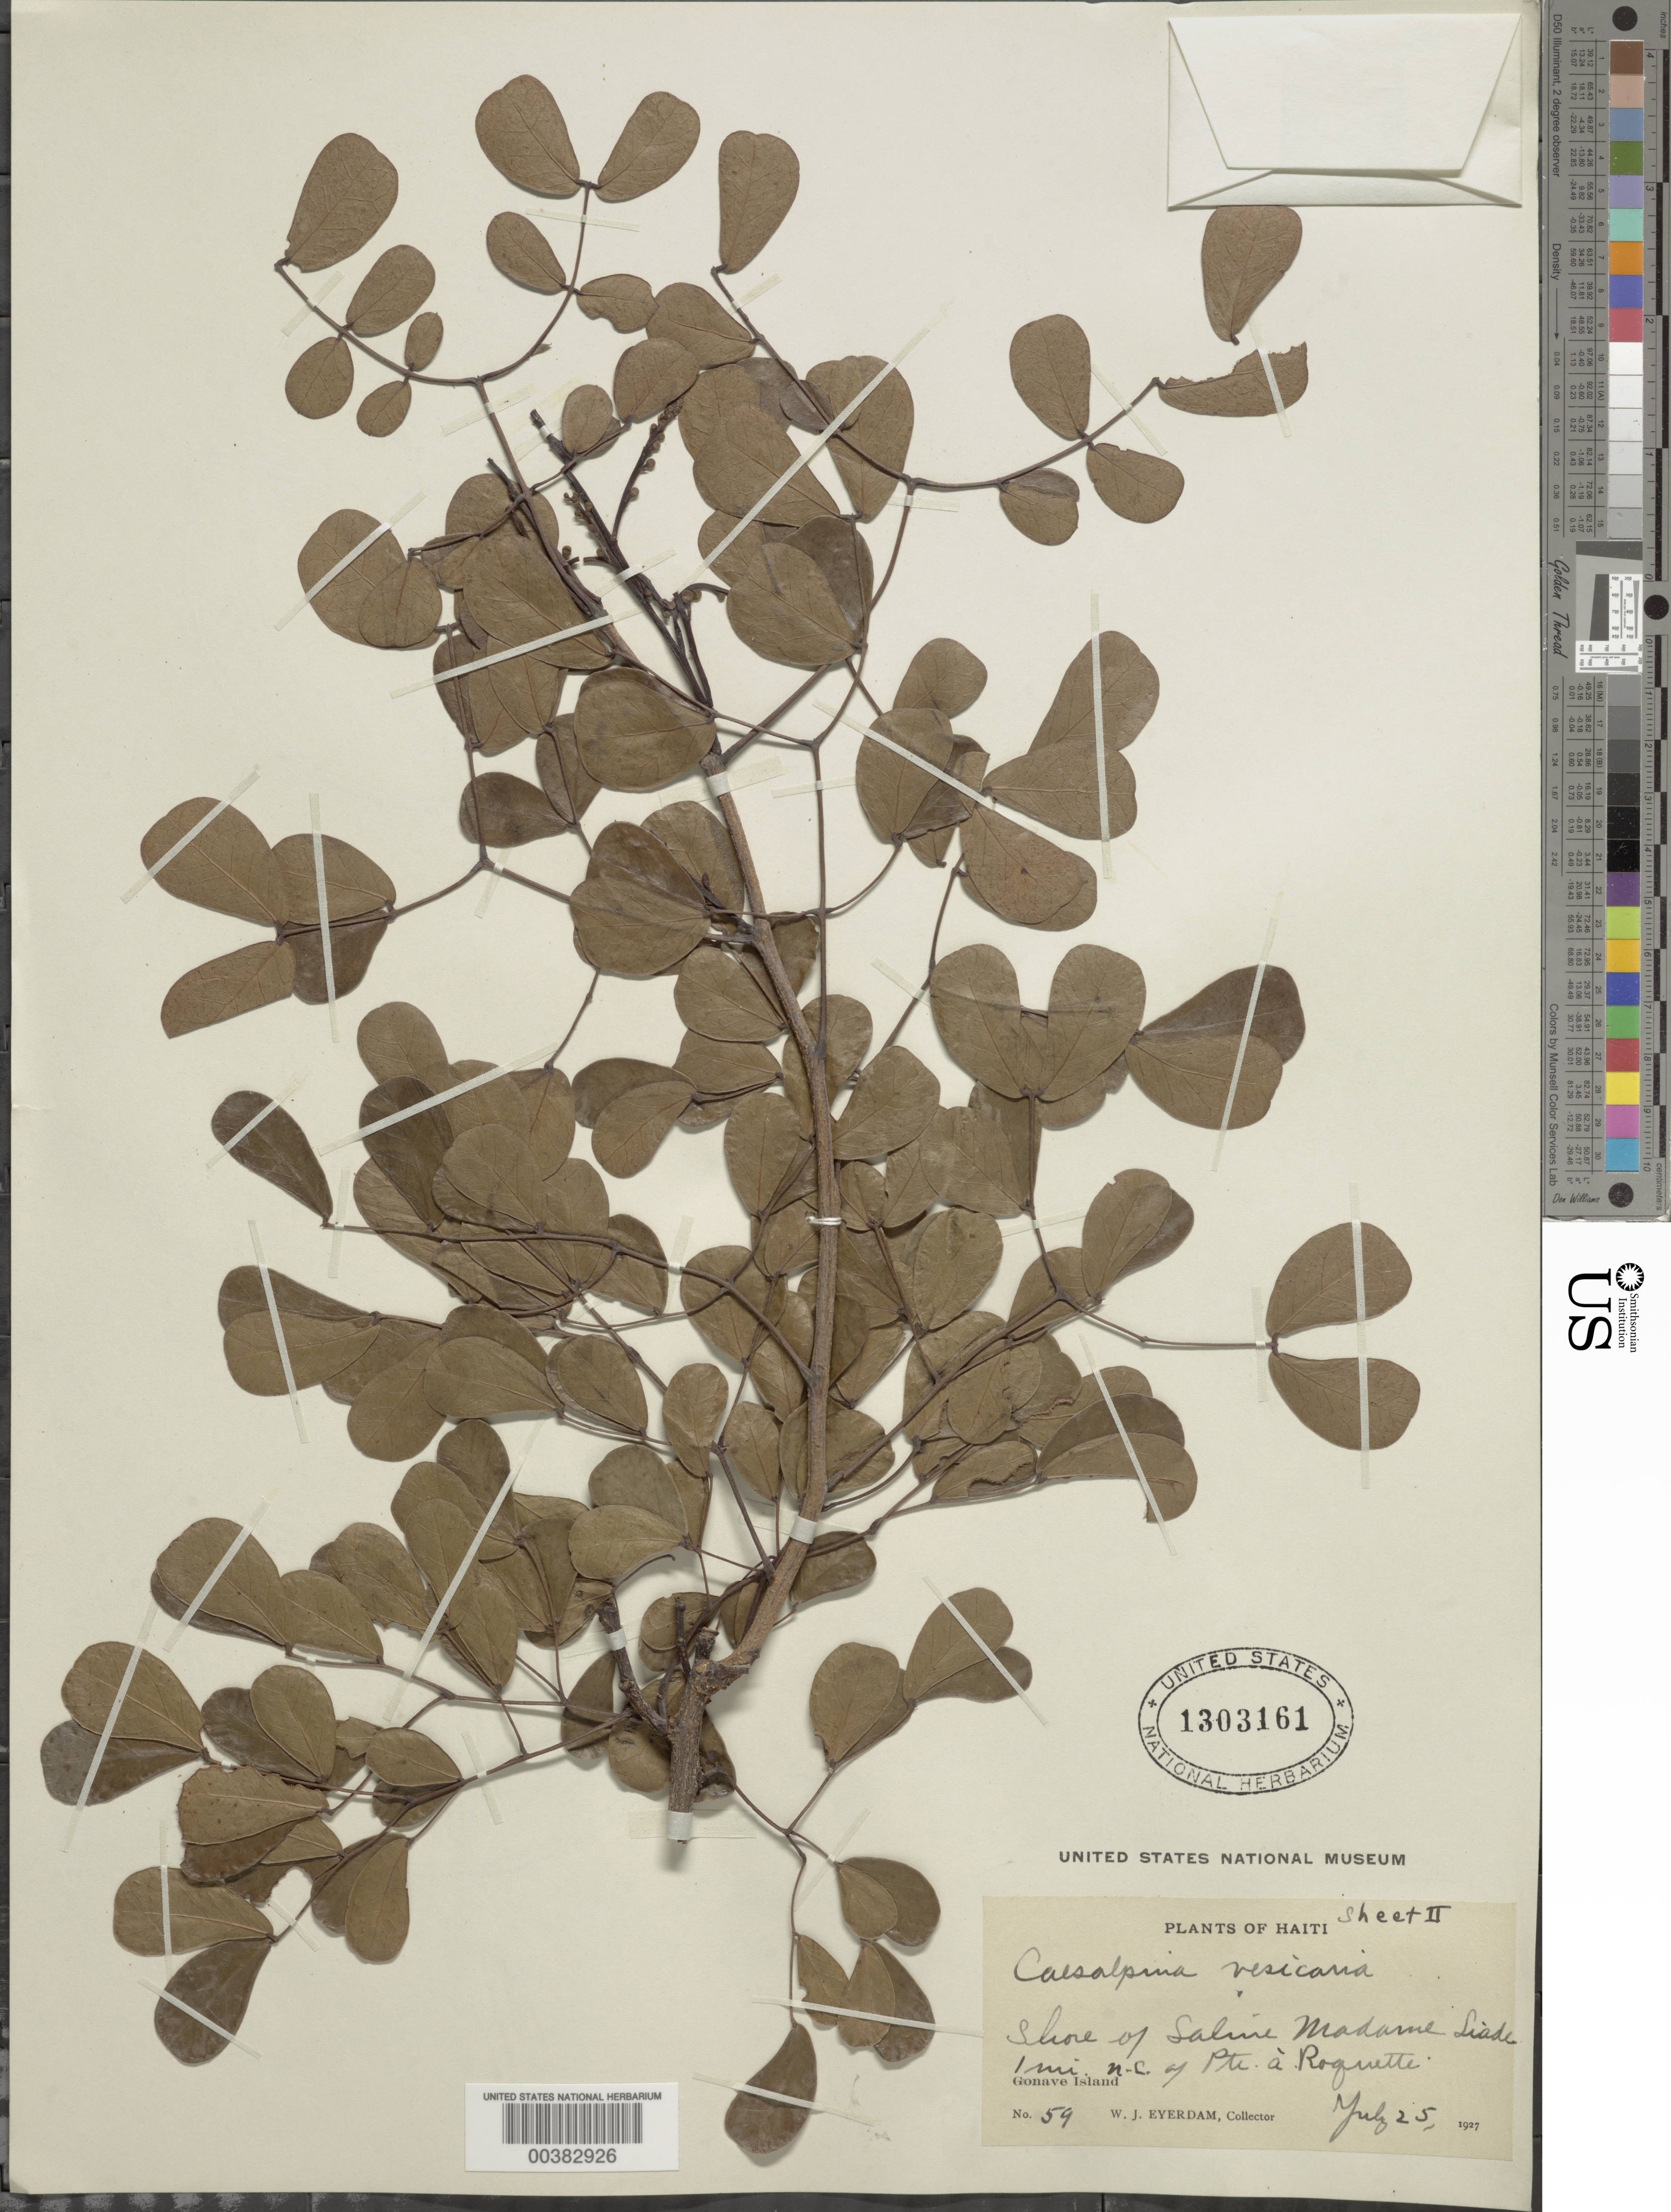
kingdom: Plantae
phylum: Tracheophyta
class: Magnoliopsida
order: Fabales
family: Fabaceae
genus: Tara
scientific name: Tara vesicaria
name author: (L.) Molinari et al.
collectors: W. J. Eyerdam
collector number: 59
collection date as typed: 25 Jul 1927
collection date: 1927-07-25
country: Haiti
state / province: Ouest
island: Gonave Island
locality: Shore of saline madame siade, 1 mi ne of pte a raquette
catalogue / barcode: US 1303161